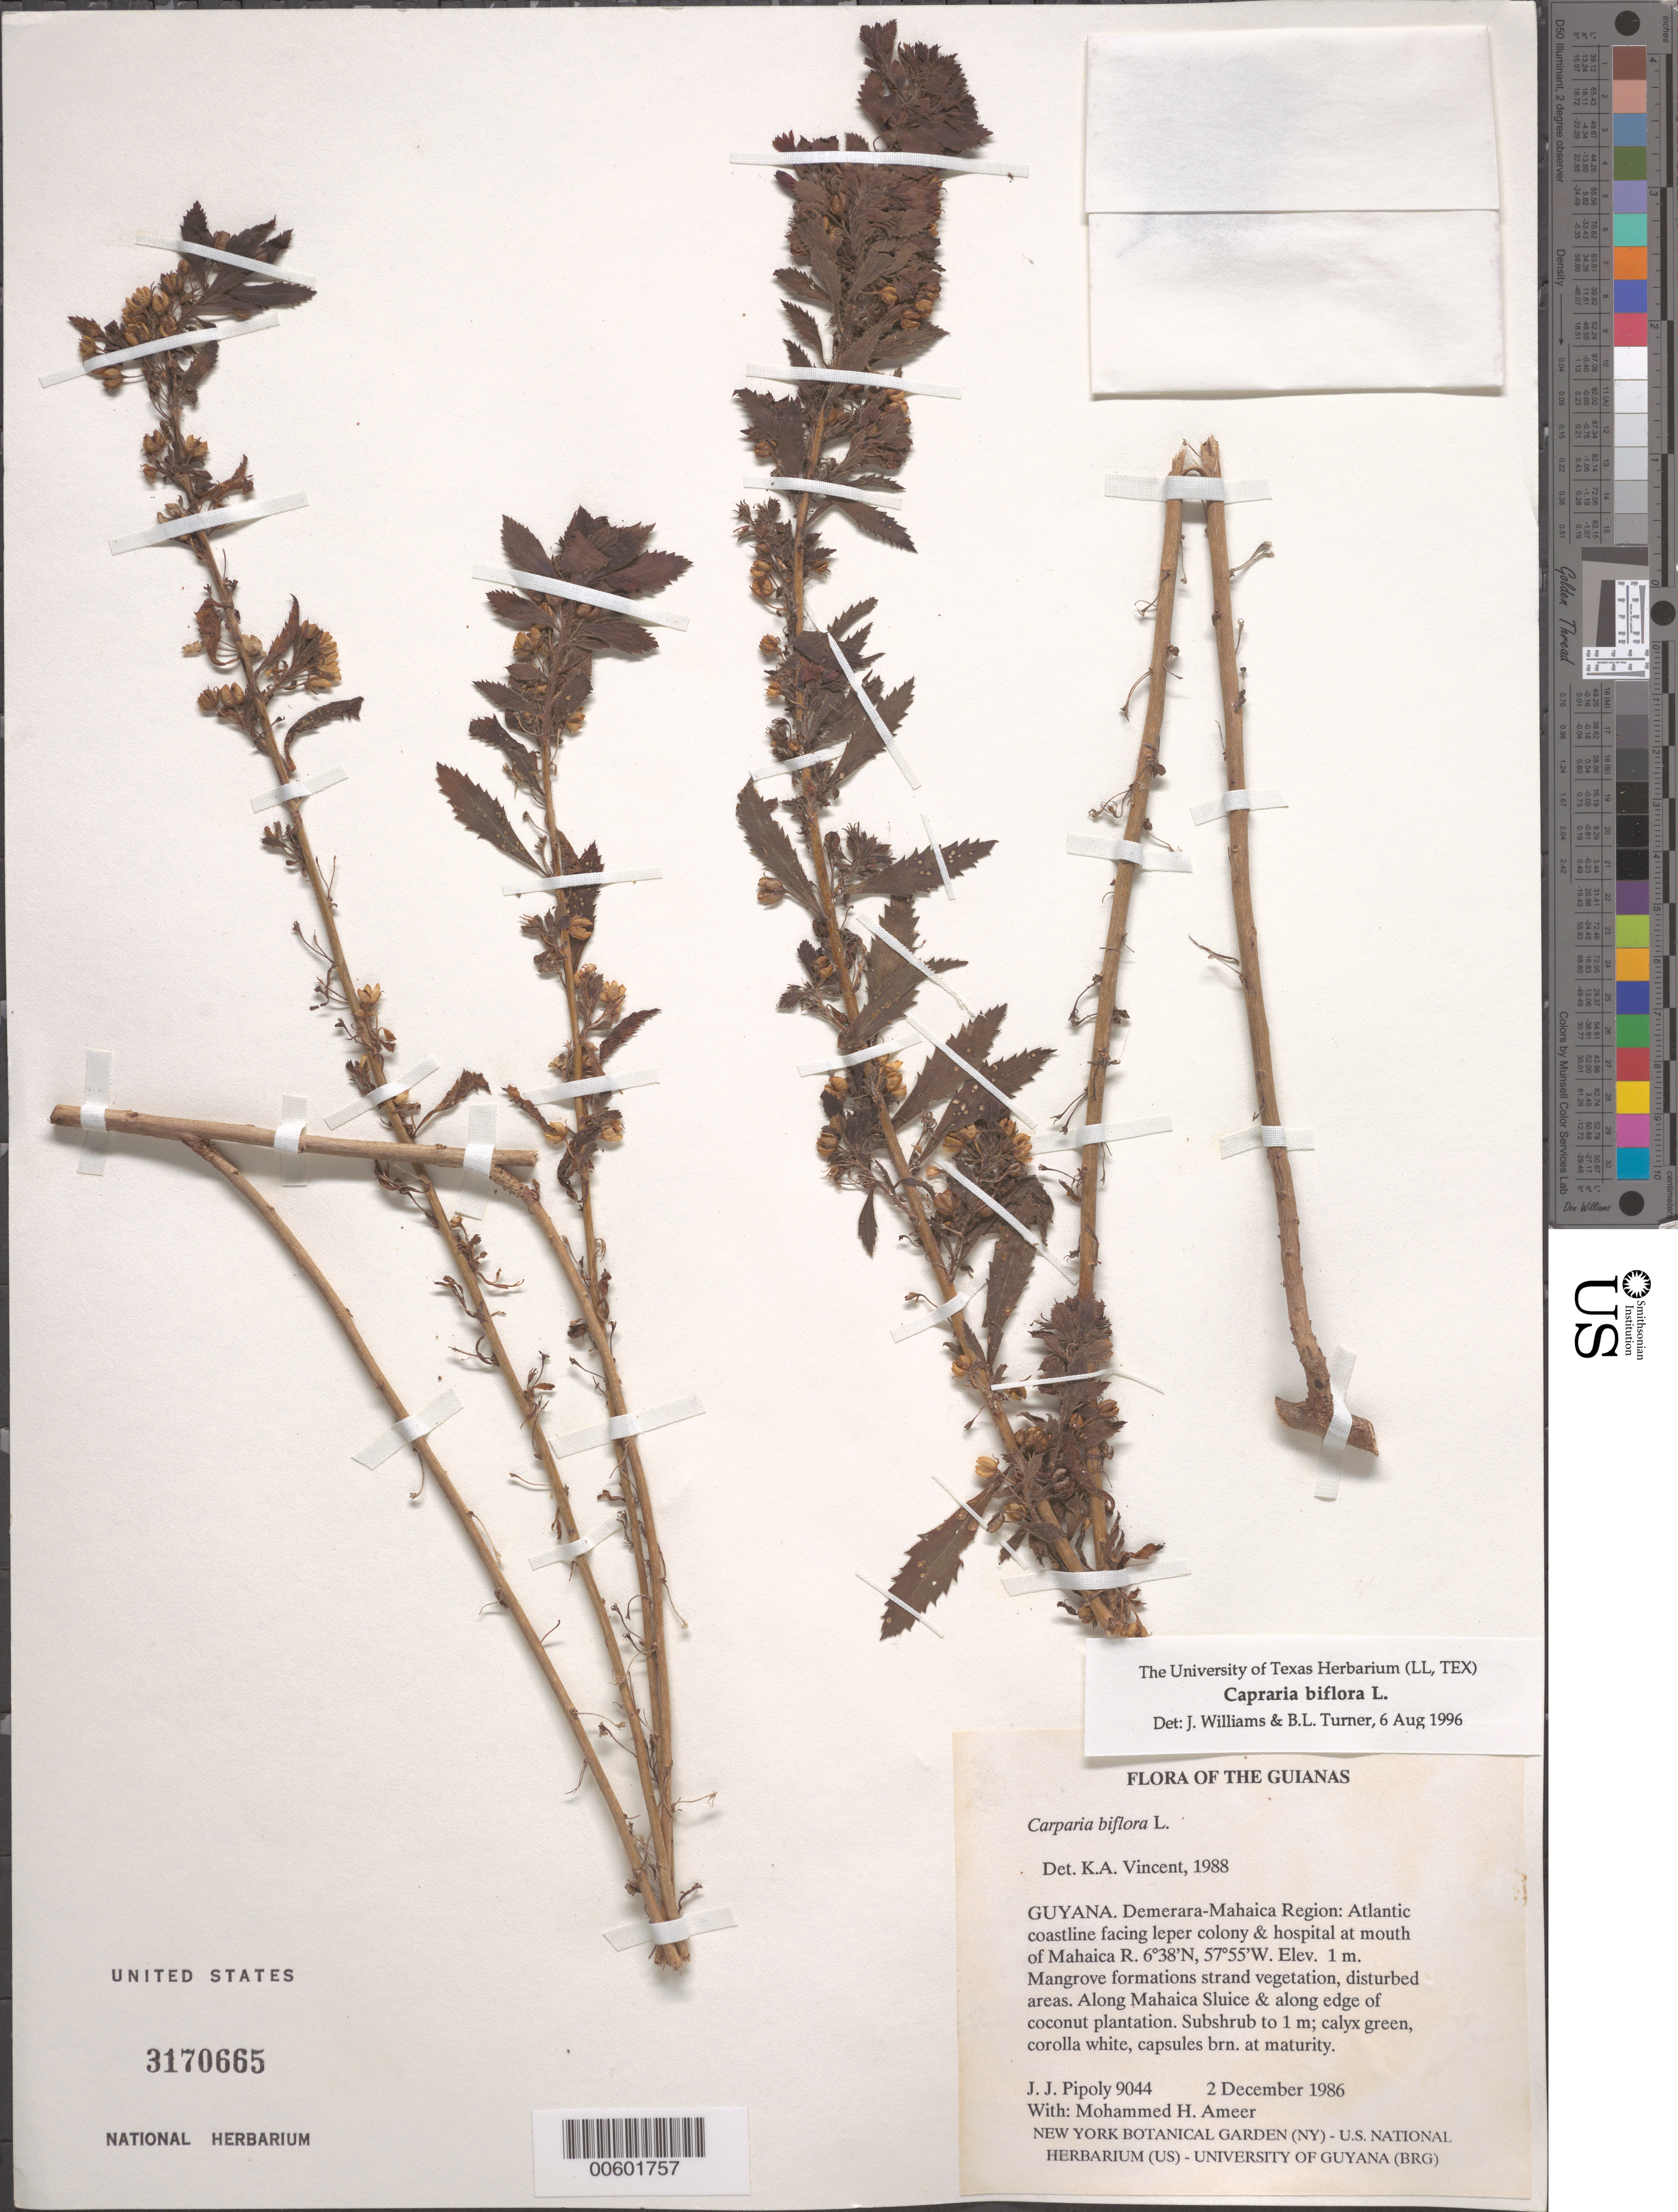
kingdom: Plantae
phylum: Tracheophyta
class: Magnoliopsida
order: Lamiales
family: Scrophulariaceae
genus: Capraria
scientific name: Capraria biflora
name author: L.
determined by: Williams, J.; Turner, B. L.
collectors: J. J. Pipoly & M. Ameer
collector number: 9044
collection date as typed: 2 December 1986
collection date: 1986-12-02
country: Guyana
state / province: Demerara-Mahaica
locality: Atlantic coastline facing leper colony & hospital at mouth of Mahaica R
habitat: Mangrove formations strand vegetation, disturbed areas. Along Mahaica Sluice & along edge of coconut plantation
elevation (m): -6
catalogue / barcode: US 3170665